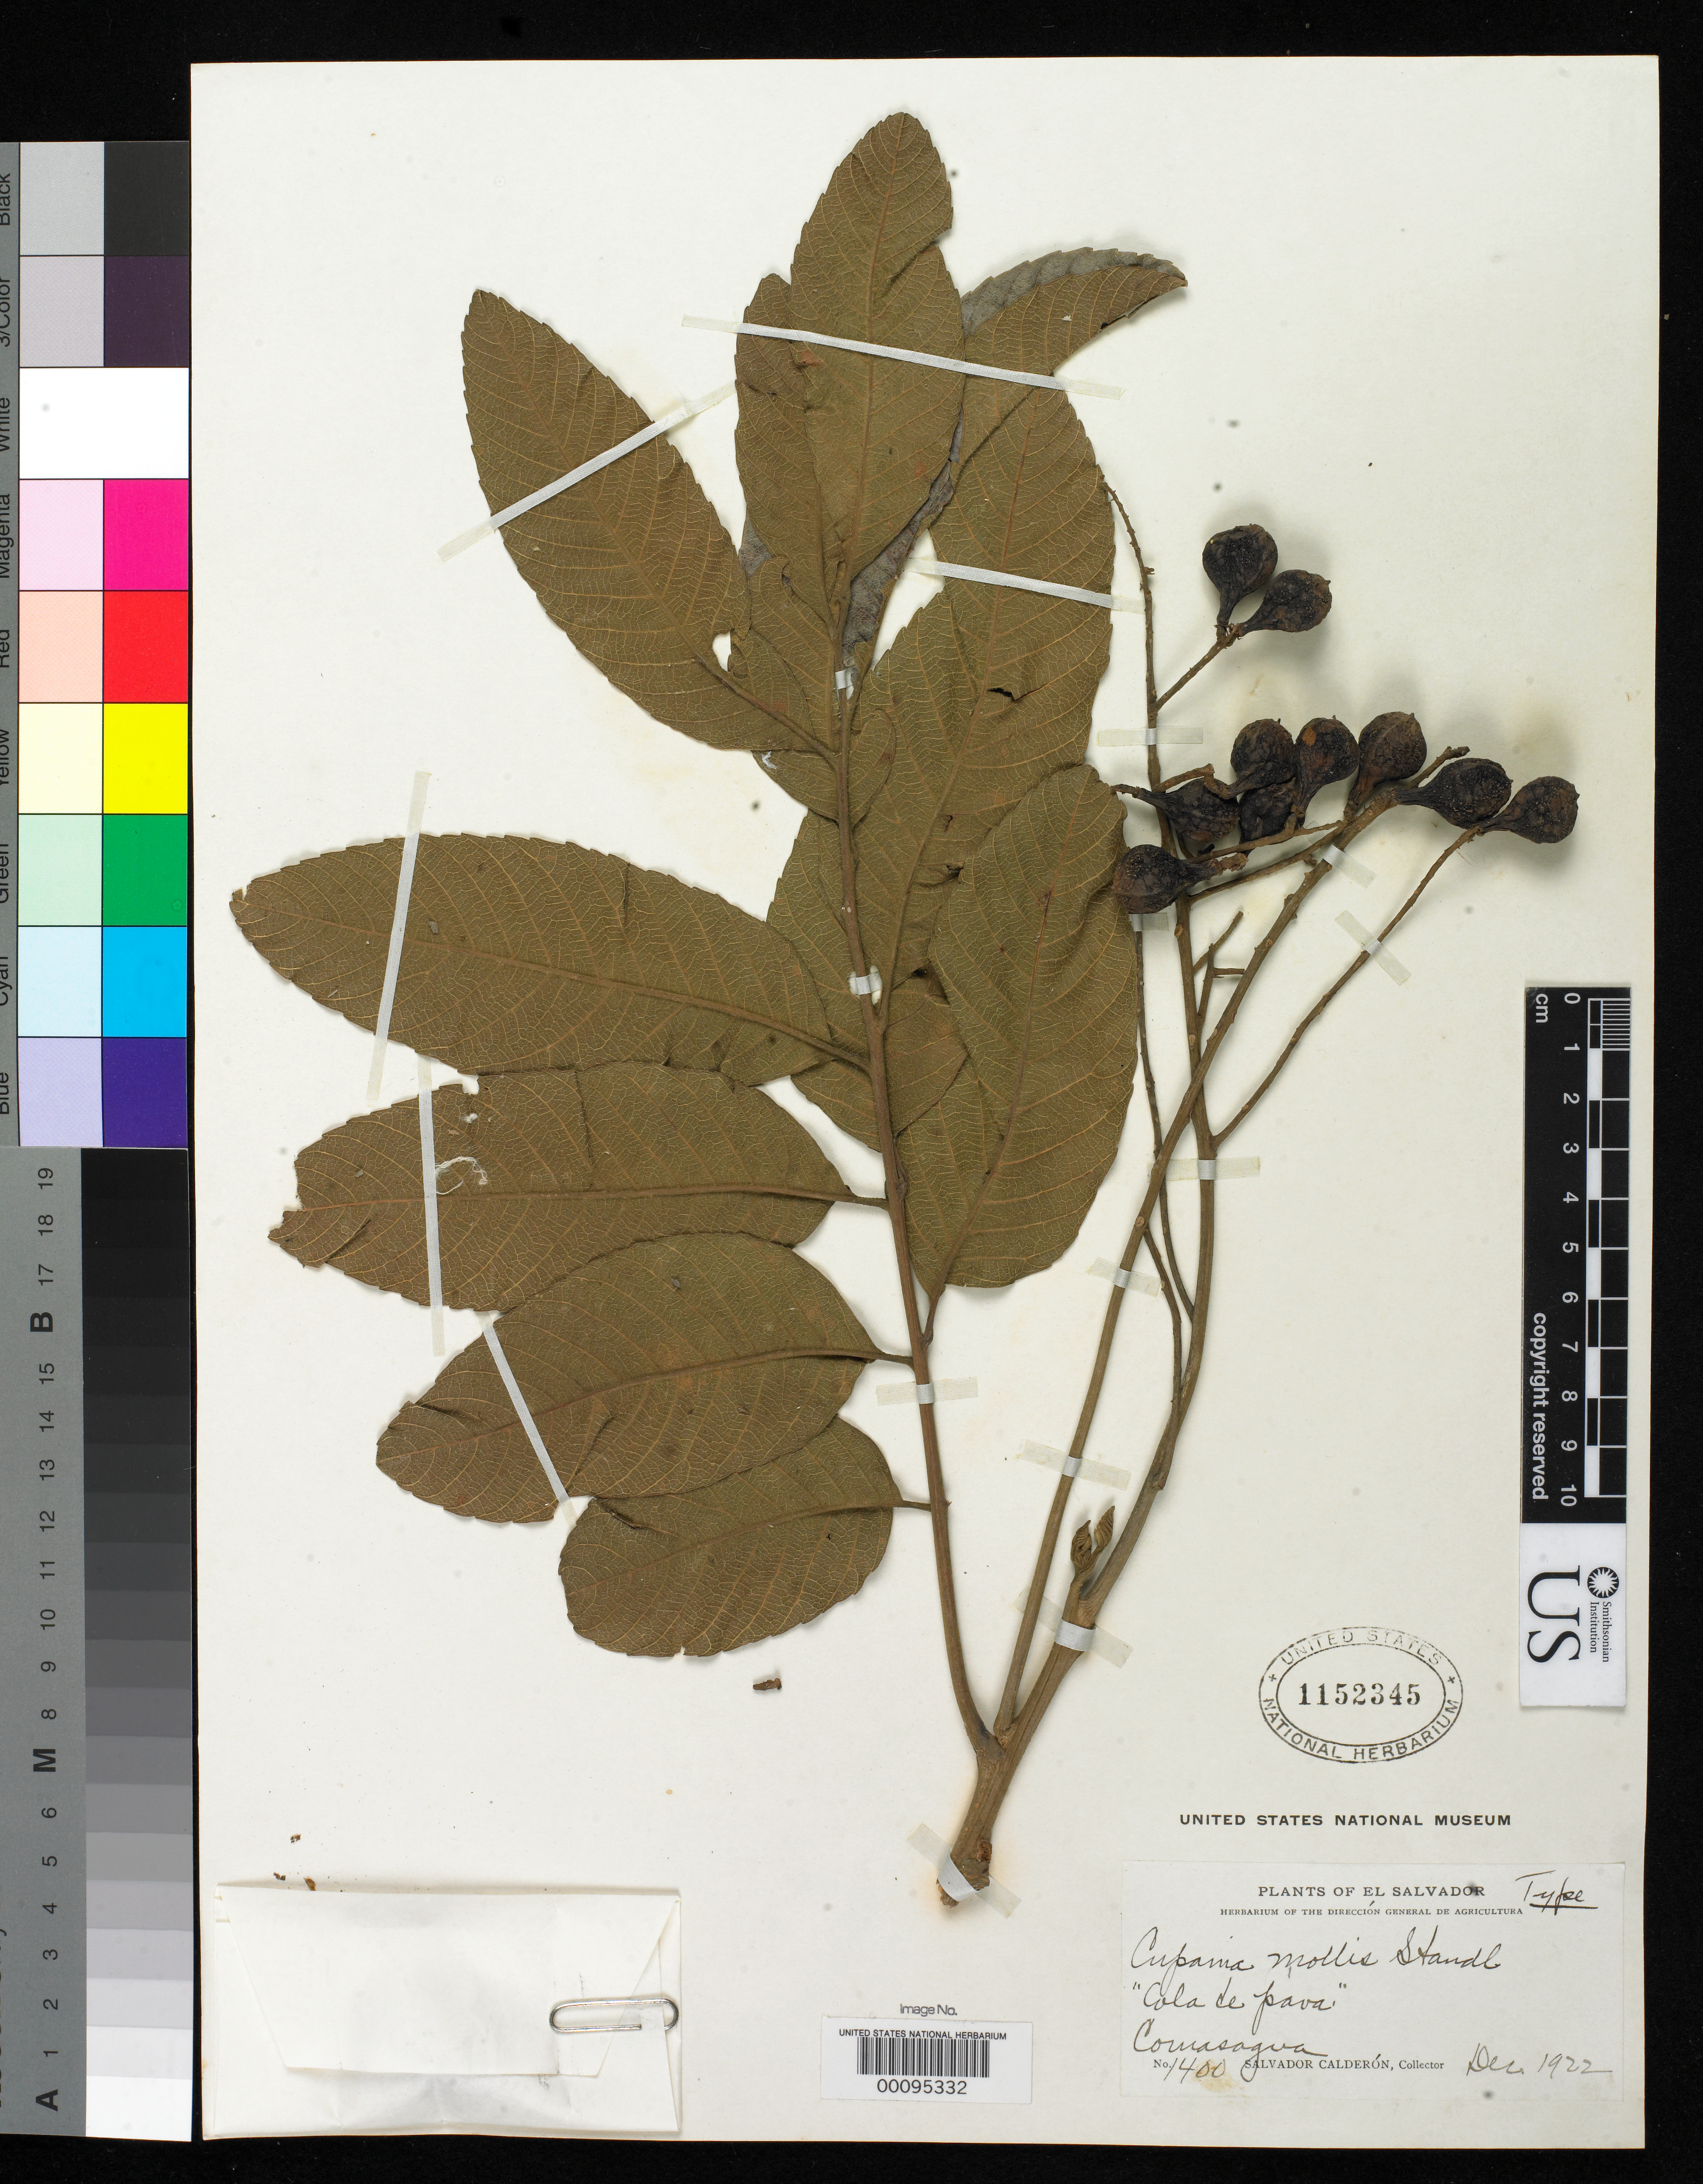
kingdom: Plantae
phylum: Tracheophyta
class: Magnoliopsida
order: Sapindales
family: Sapindaceae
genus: Cupania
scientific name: Cupania mollis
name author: Standl.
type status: Holotype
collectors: S. Calderón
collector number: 1400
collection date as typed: Dec 1922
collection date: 1922-12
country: El Salvador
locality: Comasagua.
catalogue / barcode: US 1152345